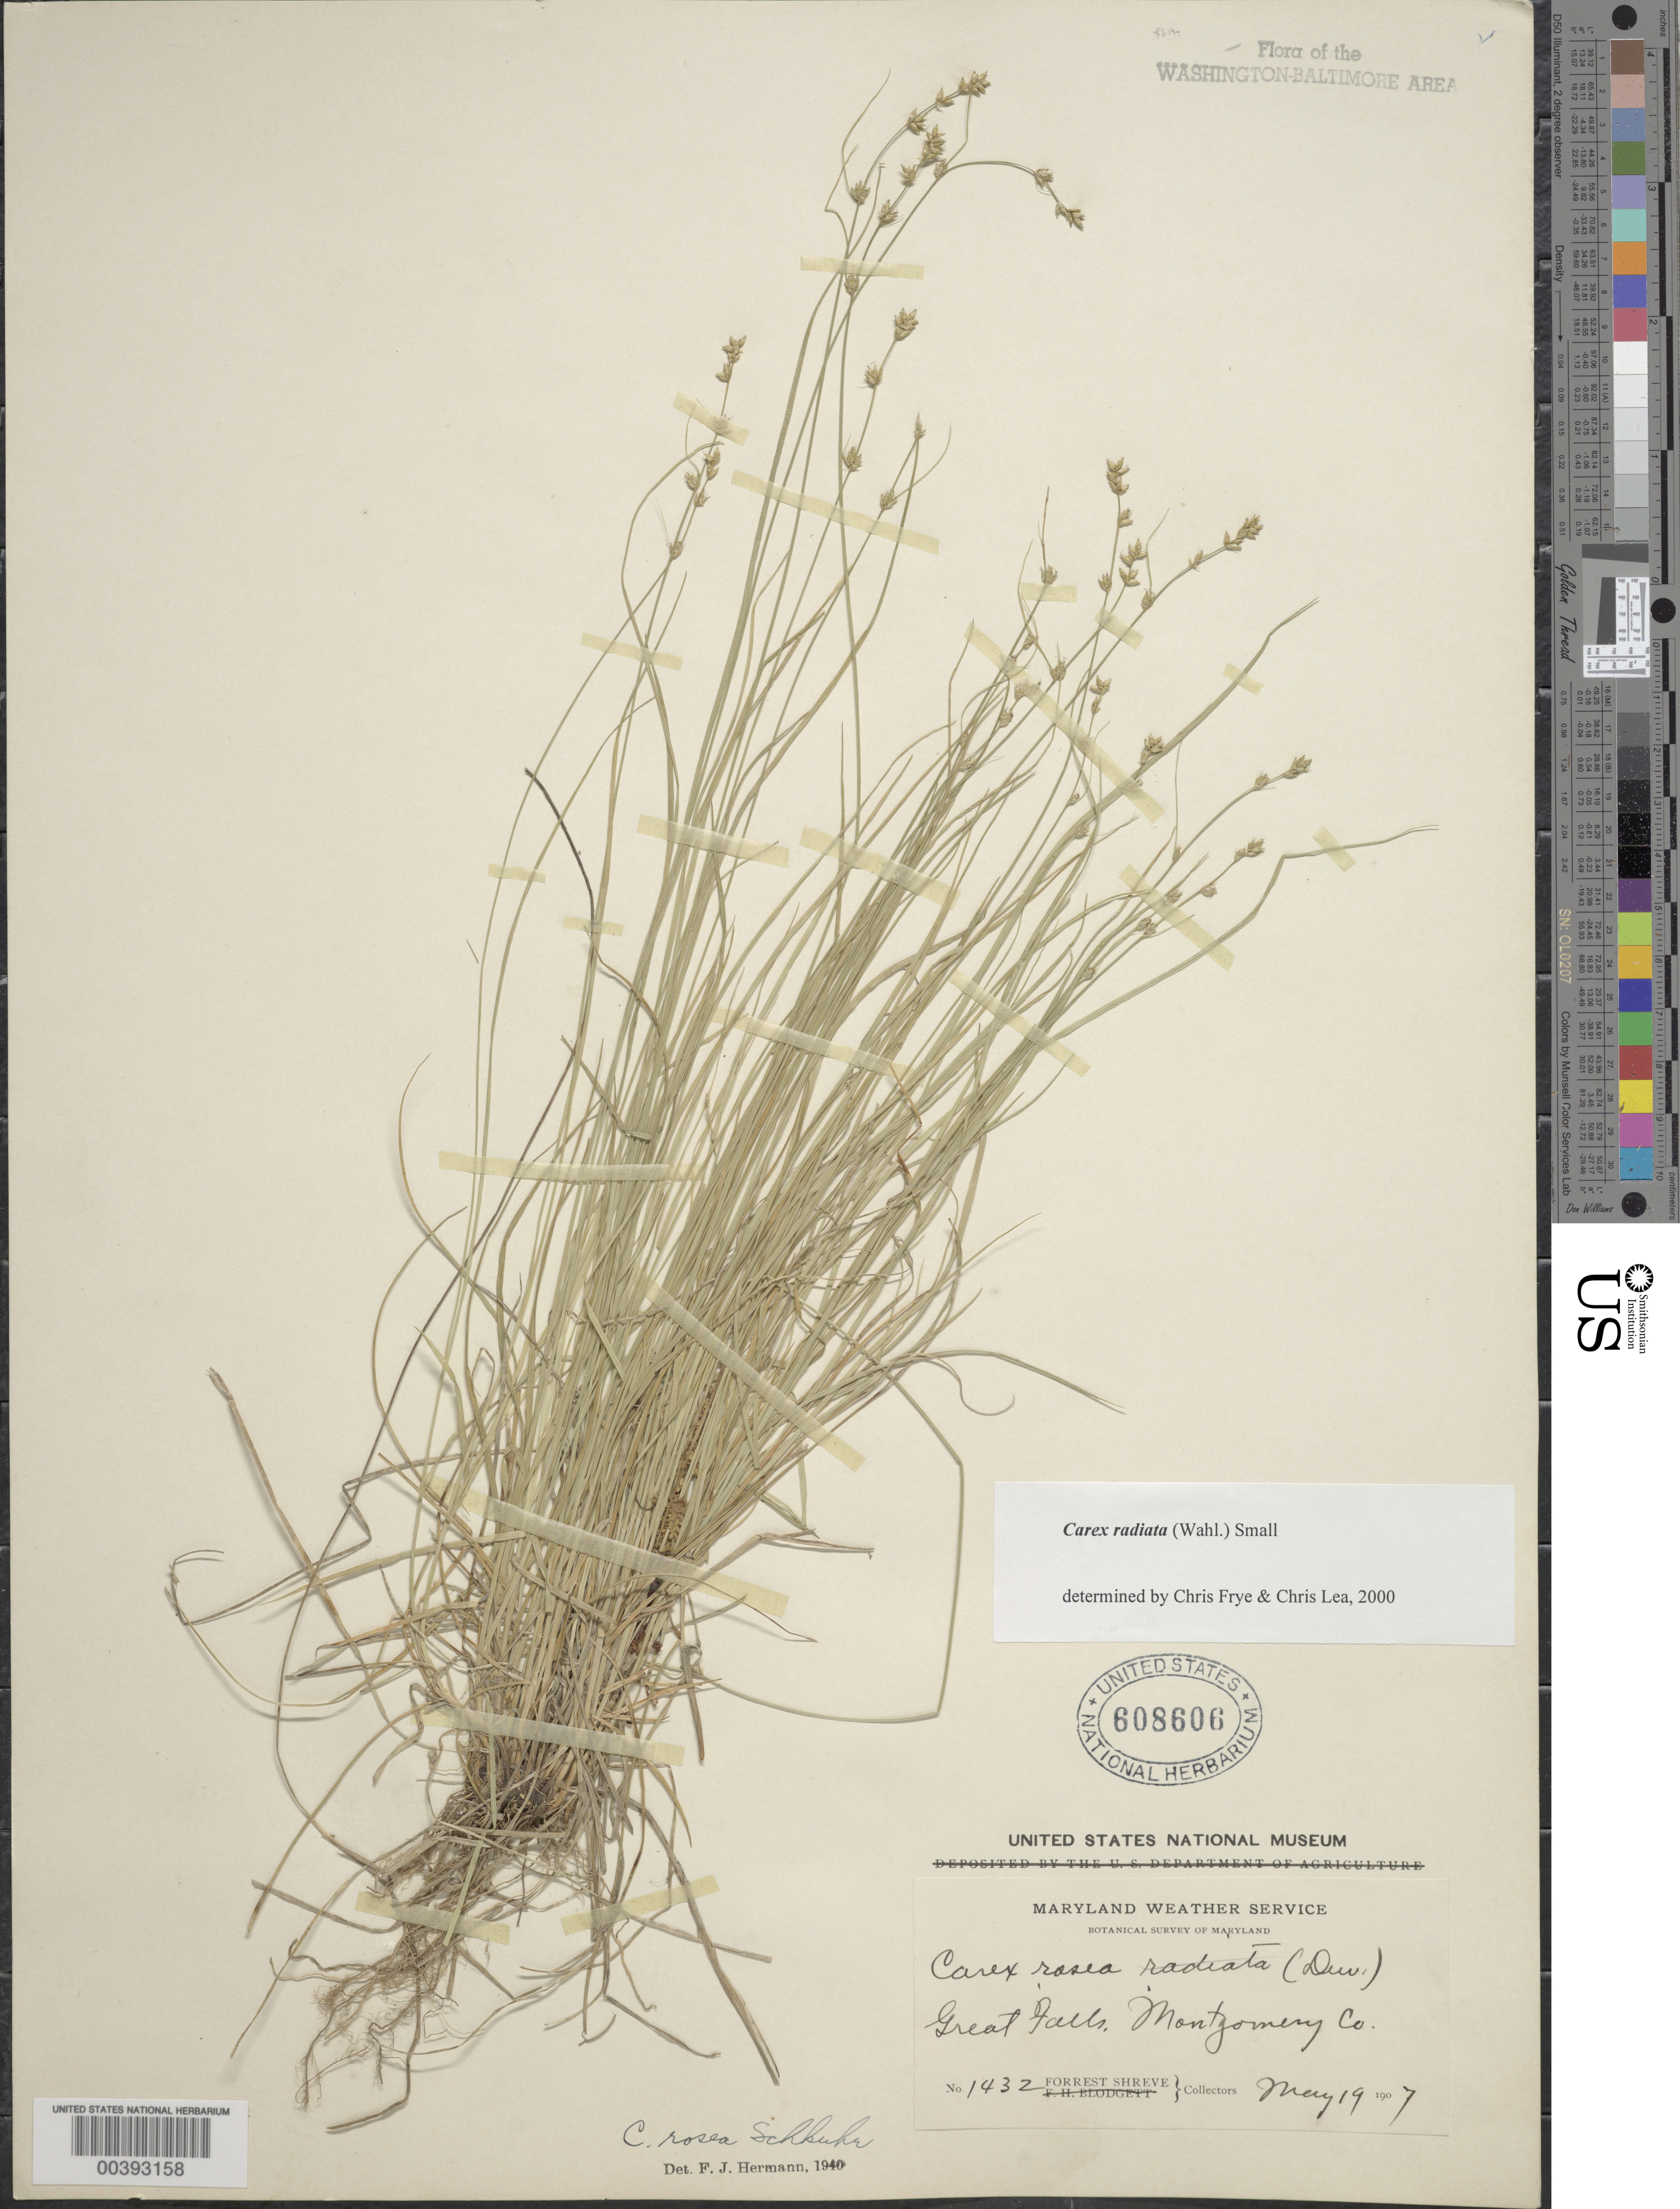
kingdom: Plantae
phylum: Tracheophyta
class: Liliopsida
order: Poales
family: Cyperaceae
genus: Carex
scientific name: Carex radiata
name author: (Wahlenb.) Small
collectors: F. Shreve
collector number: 1432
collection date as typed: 19 May 1907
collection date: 1907-05-19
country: United States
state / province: Maryland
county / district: Montgomery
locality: Great Falls C. & O. Canal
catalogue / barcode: US 608606